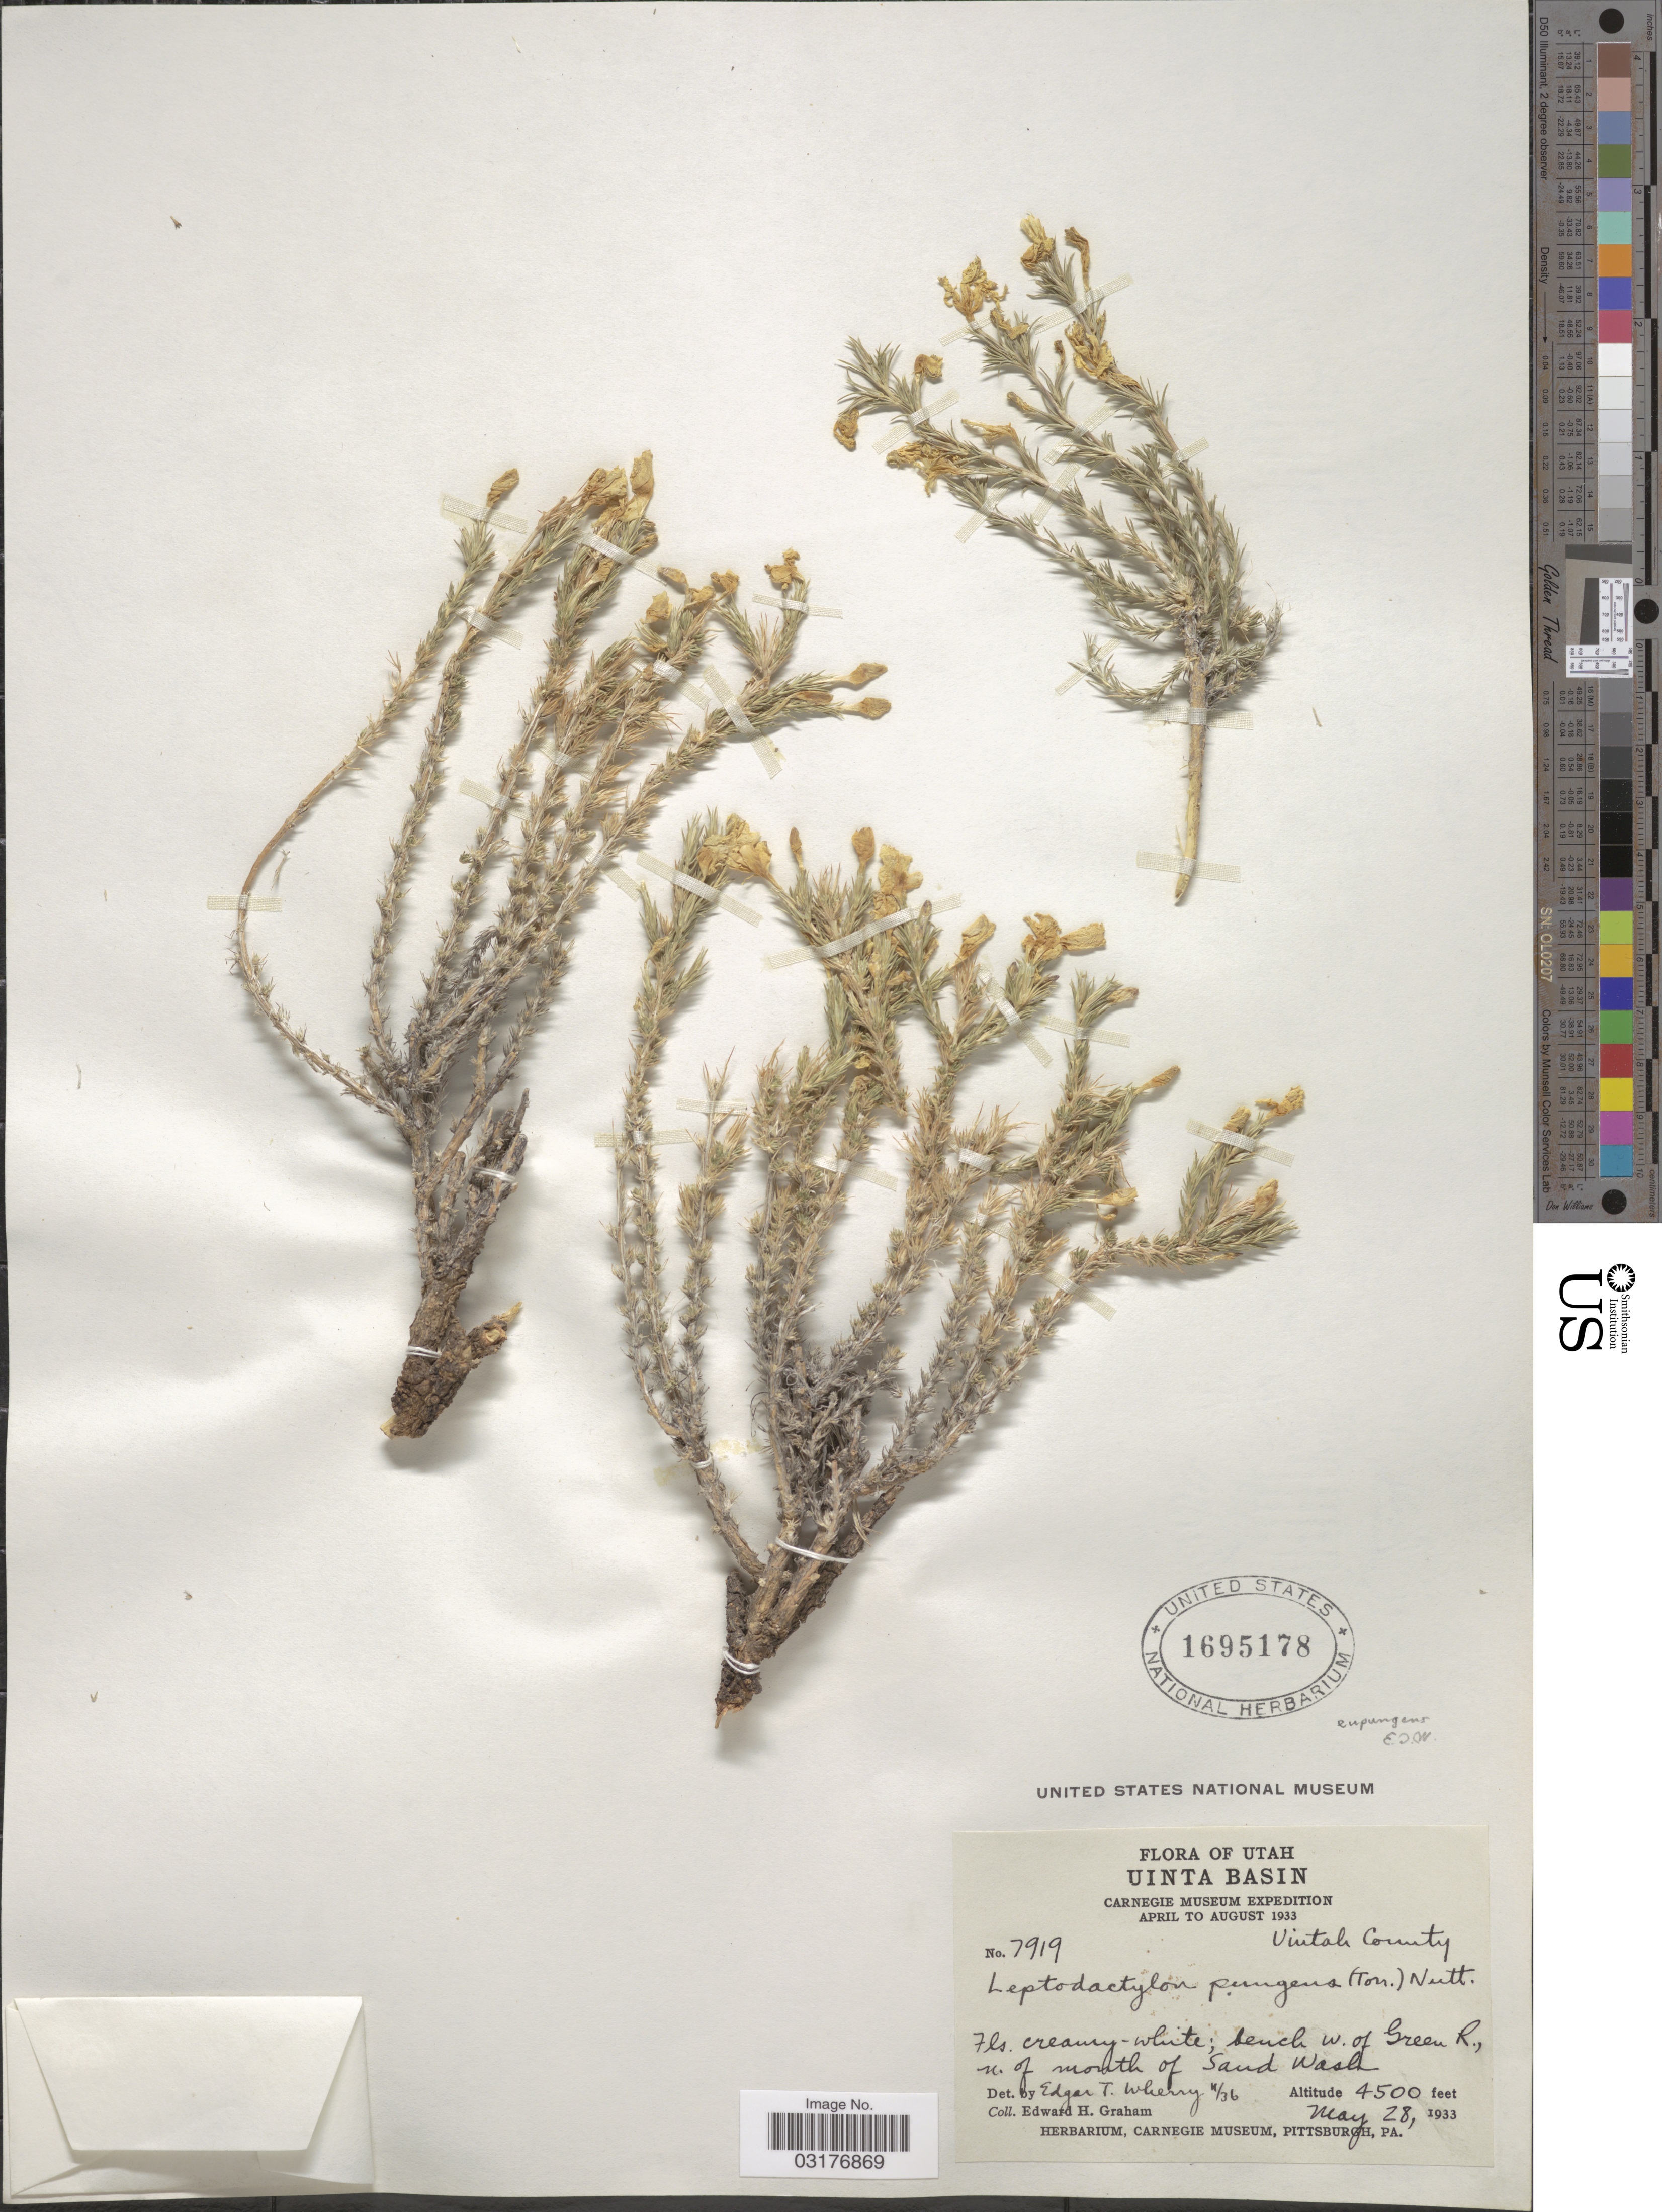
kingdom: Plantae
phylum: Tracheophyta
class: Magnoliopsida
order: Ericales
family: Polemoniaceae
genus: Linanthus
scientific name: Linanthus pungens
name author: (Torr.) J.M. Porter & L.A. Johnson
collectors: E. H. Graham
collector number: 7919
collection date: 1933-05-28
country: United States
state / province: Utah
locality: Uinta Basin. Bench w. of Green R., n. of mouth of Sand Wash.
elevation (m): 1372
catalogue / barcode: US 1695178